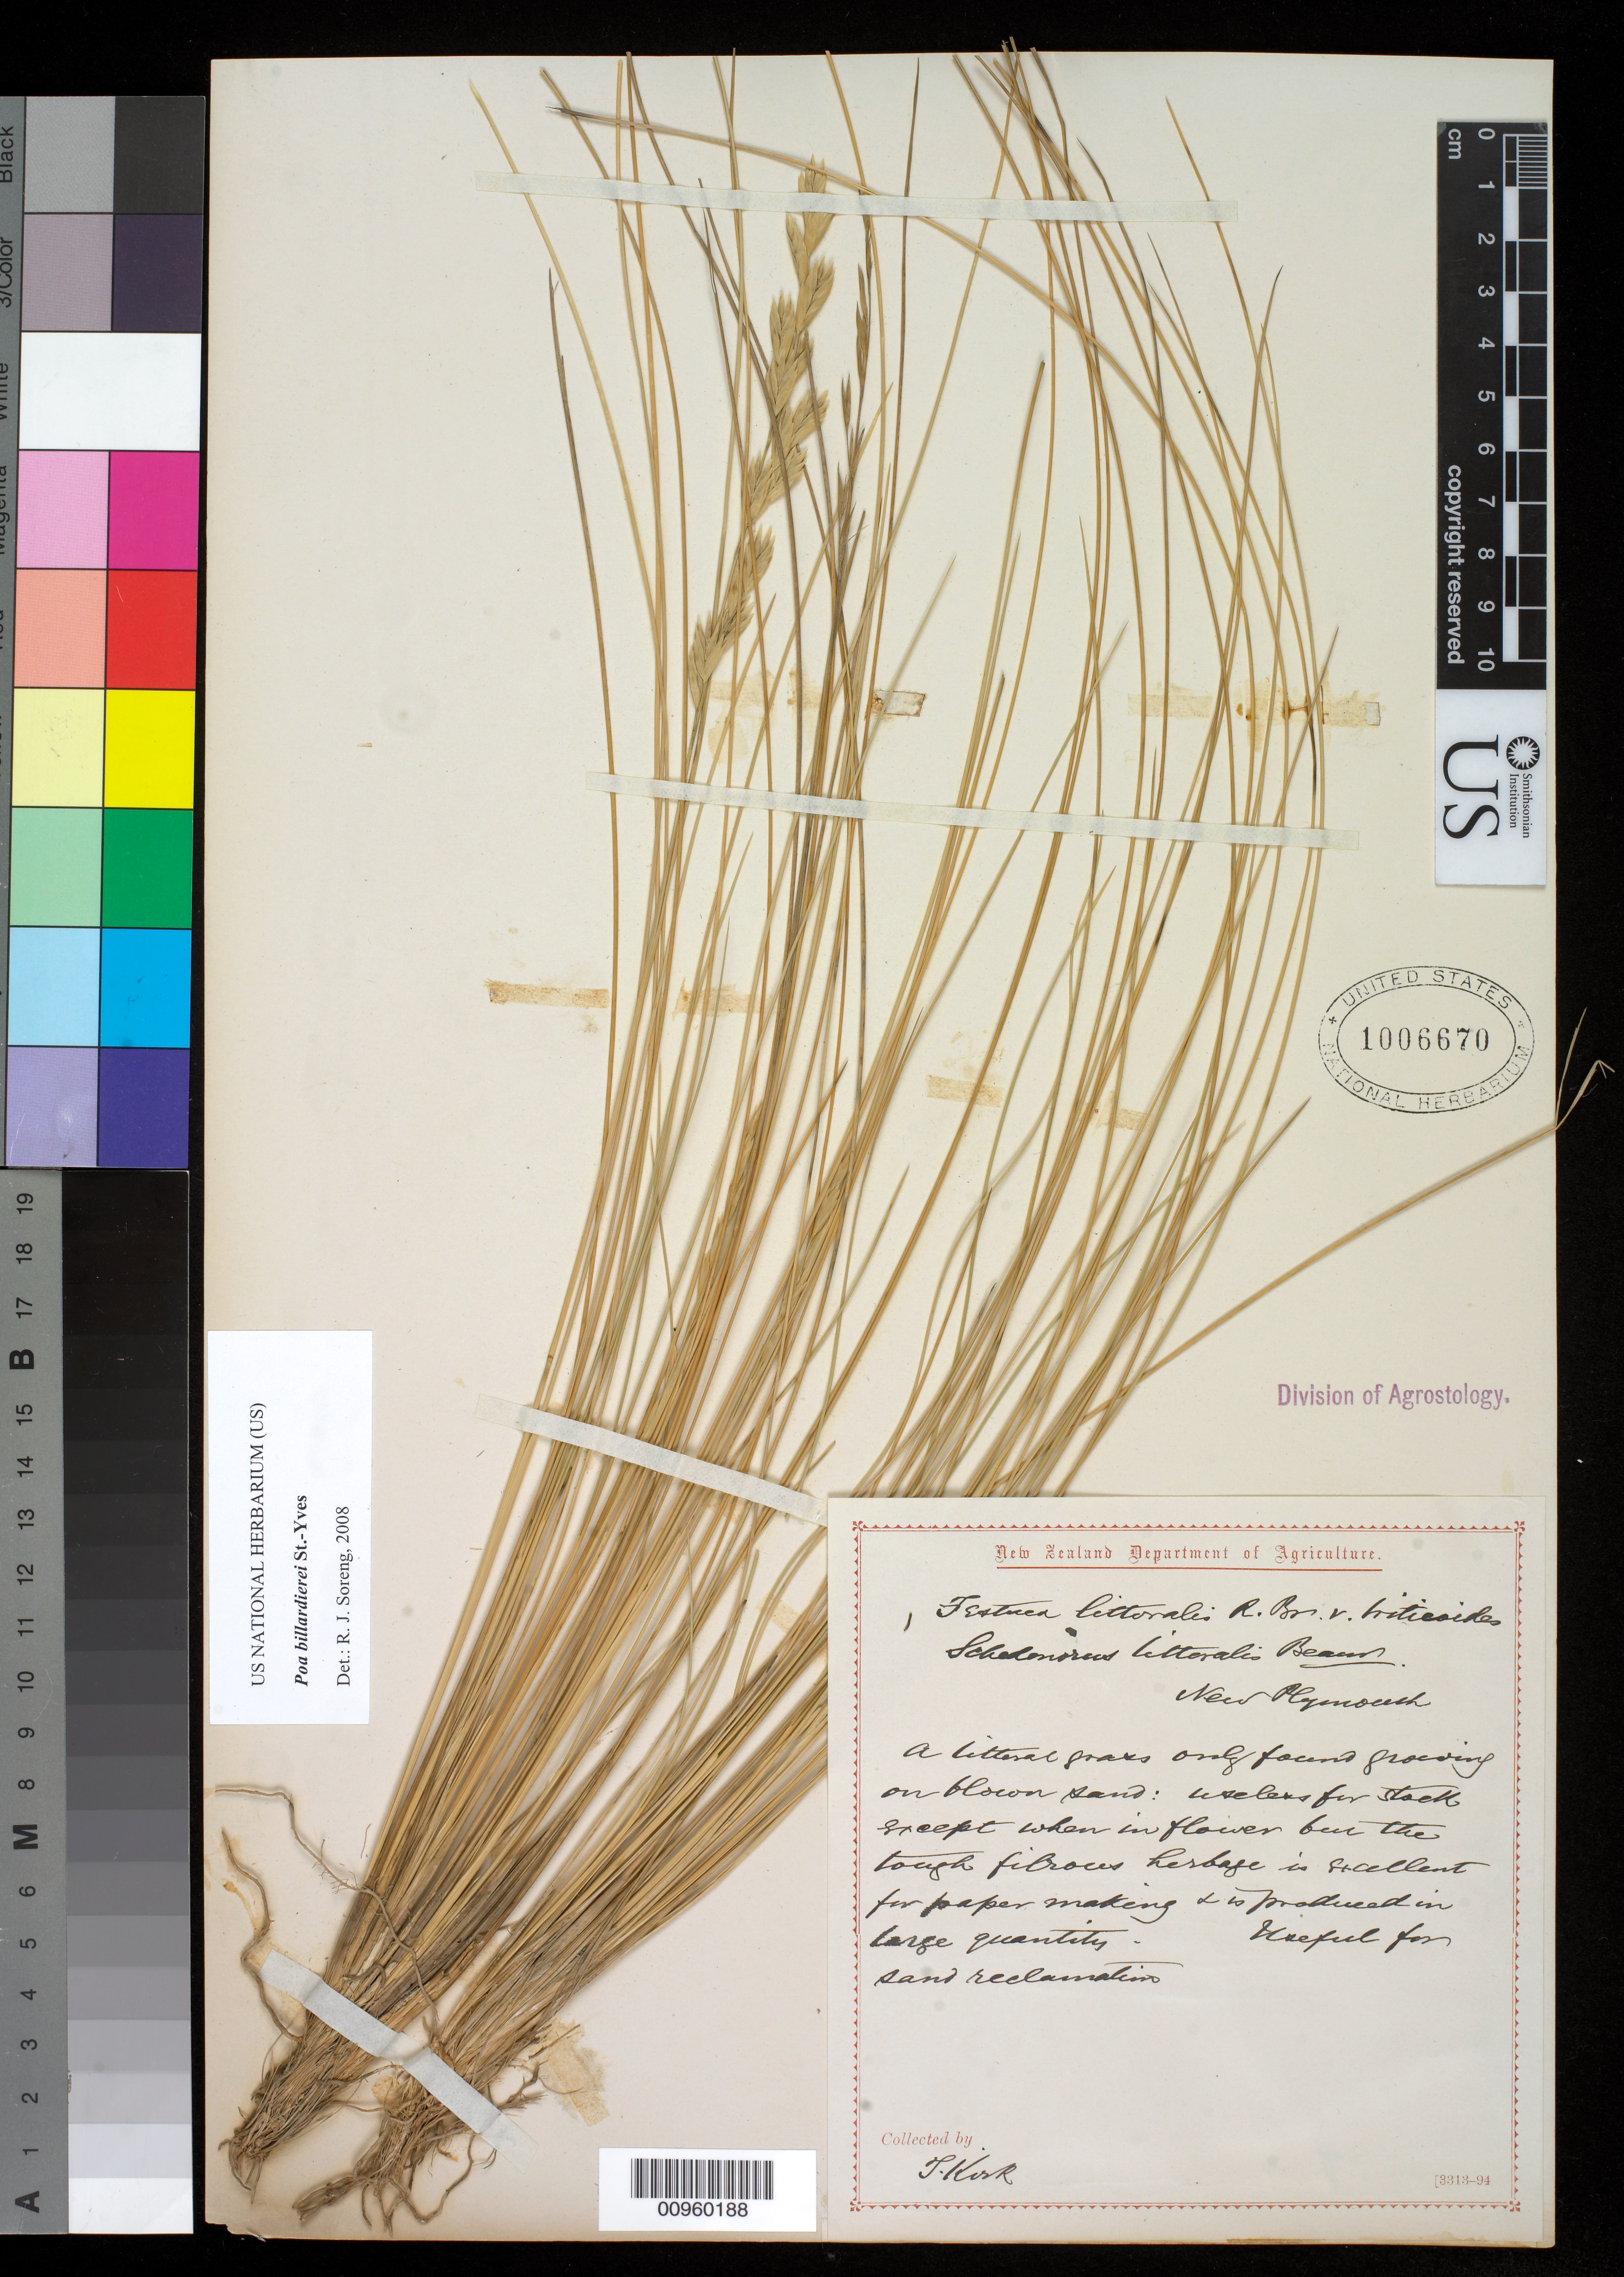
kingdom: Plantae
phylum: Tracheophyta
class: Liliopsida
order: Poales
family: Poaceae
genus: Poa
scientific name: Poa billardierei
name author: (Spreng.) St.-Yves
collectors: T. Kirk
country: New Zealand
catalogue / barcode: US 1006670